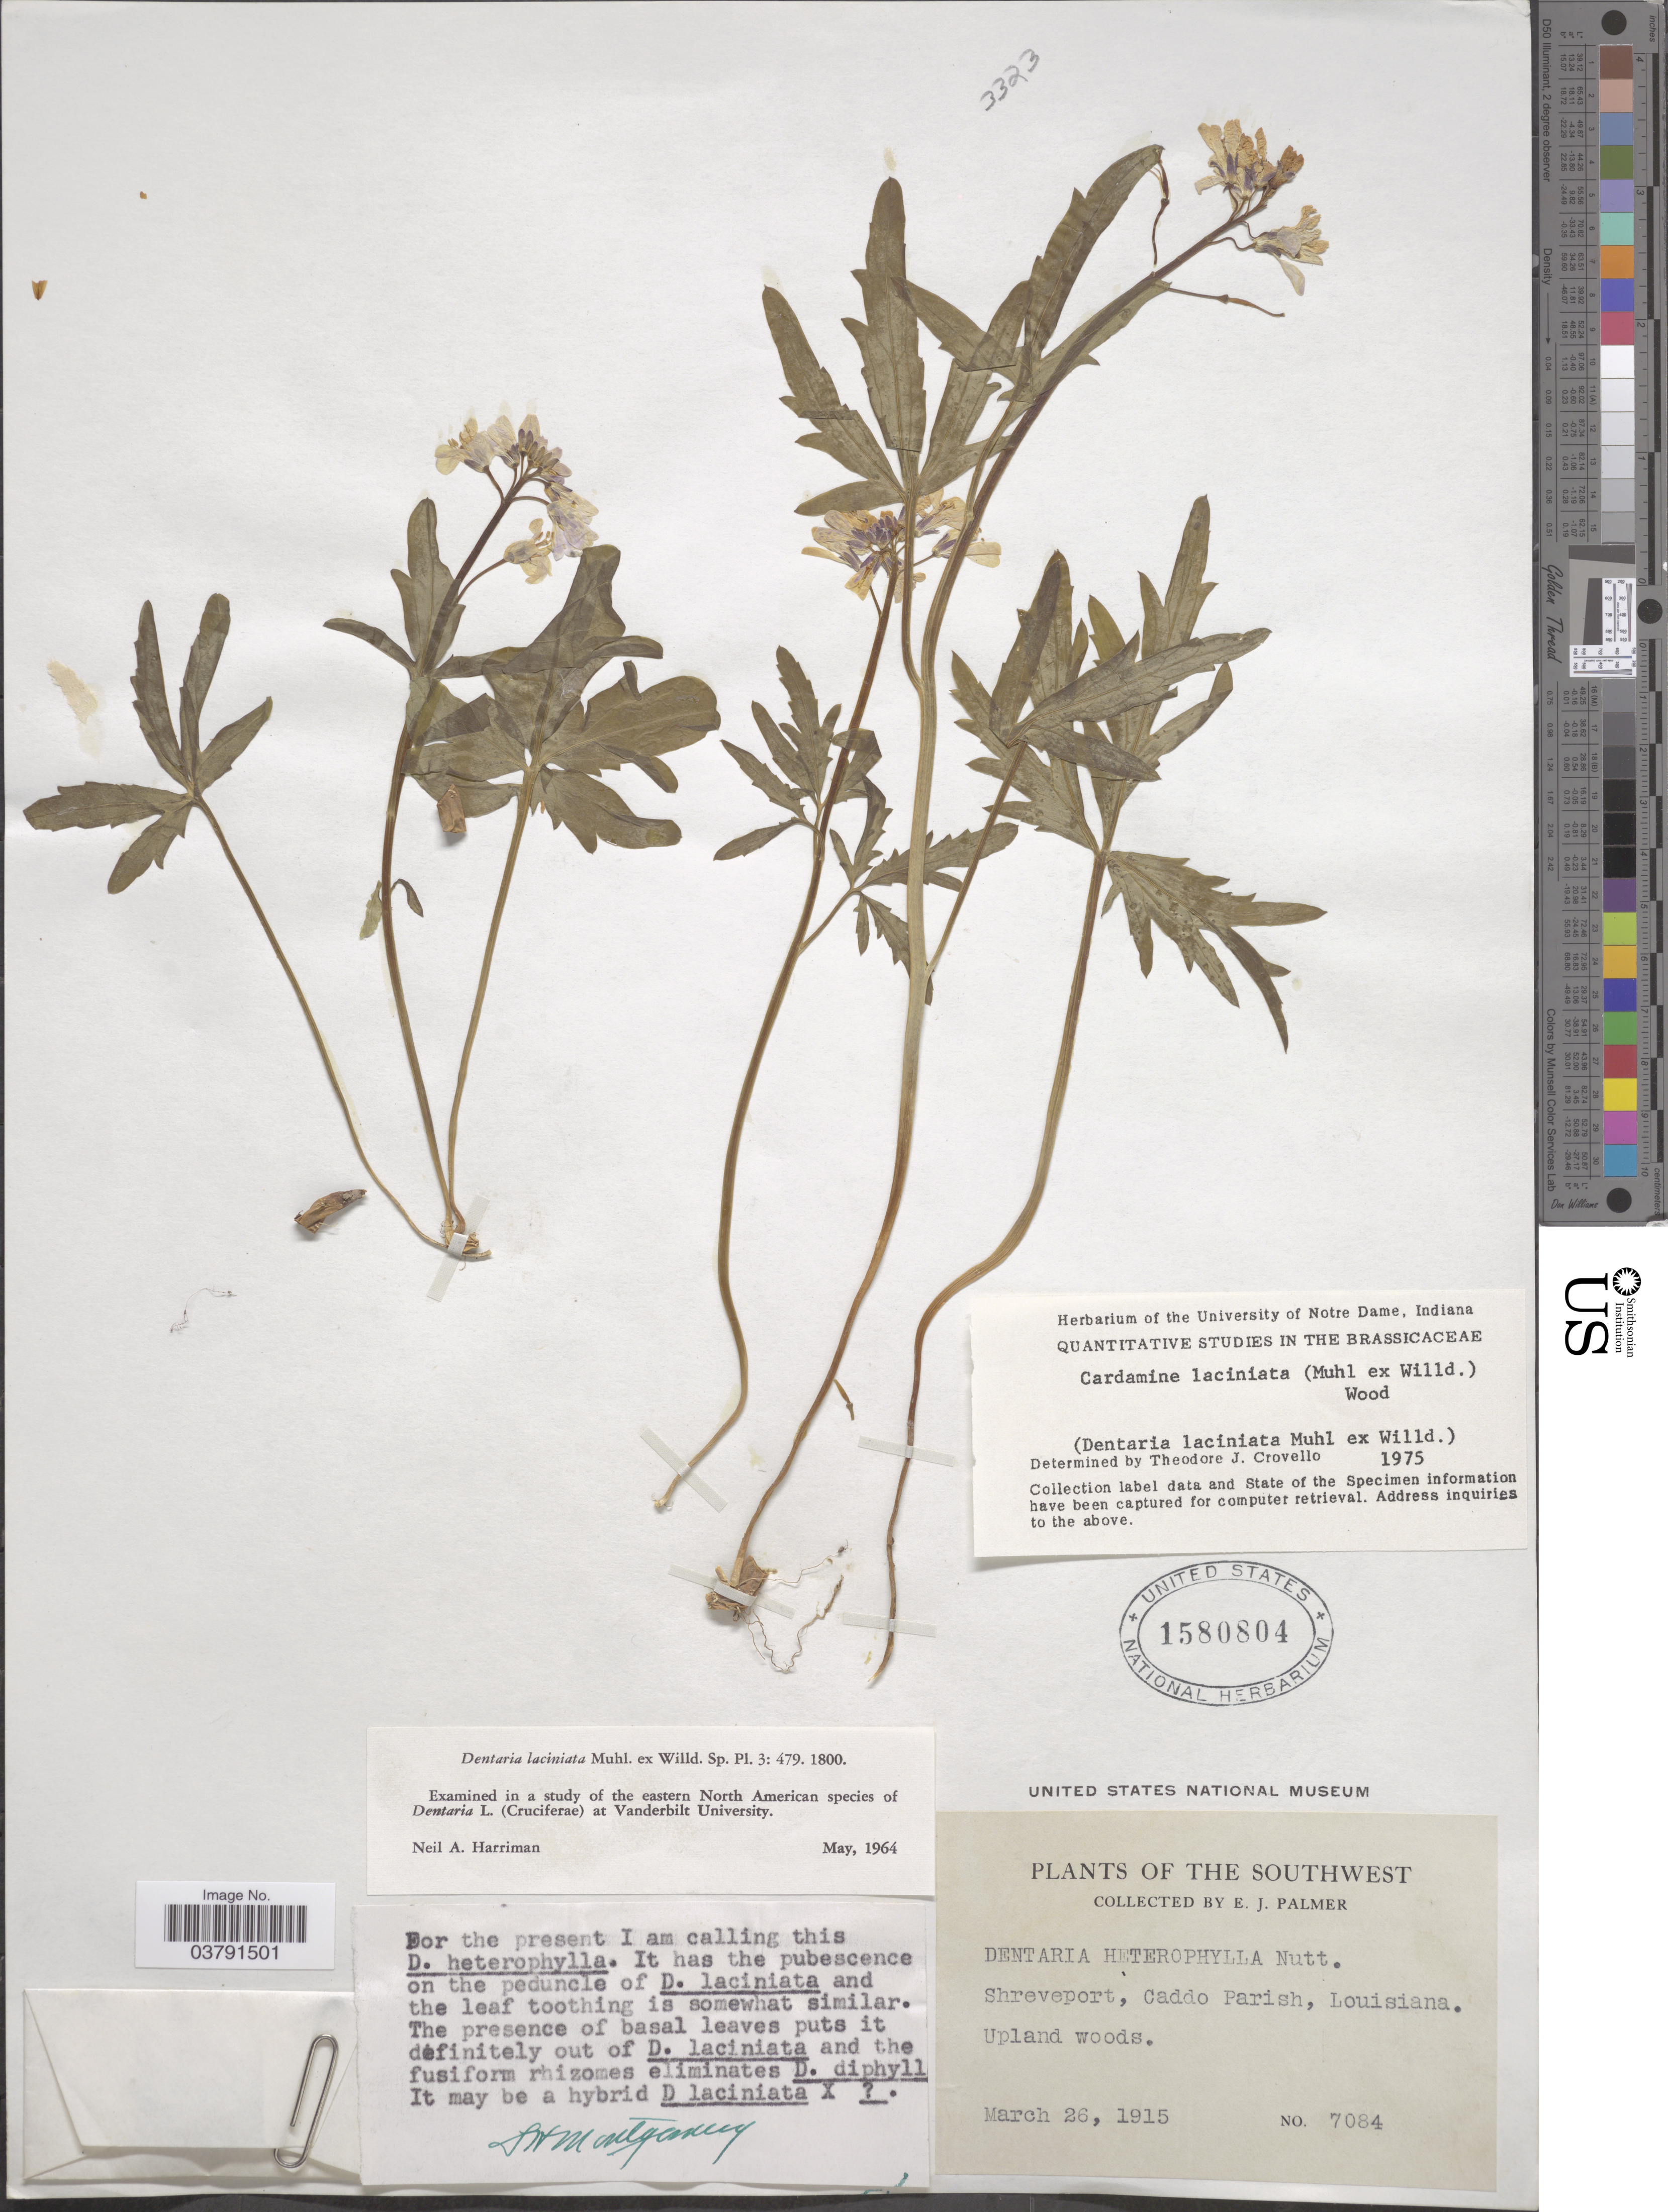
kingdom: Plantae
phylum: Tracheophyta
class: Magnoliopsida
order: Brassicales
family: Brassicaceae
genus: Dentaria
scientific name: Dentaria laciniata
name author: Muhl.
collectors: E. J. Palmer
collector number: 7084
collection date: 1915-03-26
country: United States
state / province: Louisiana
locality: The Southwest. Shreveport, Caddo Parish.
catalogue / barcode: US 1580804